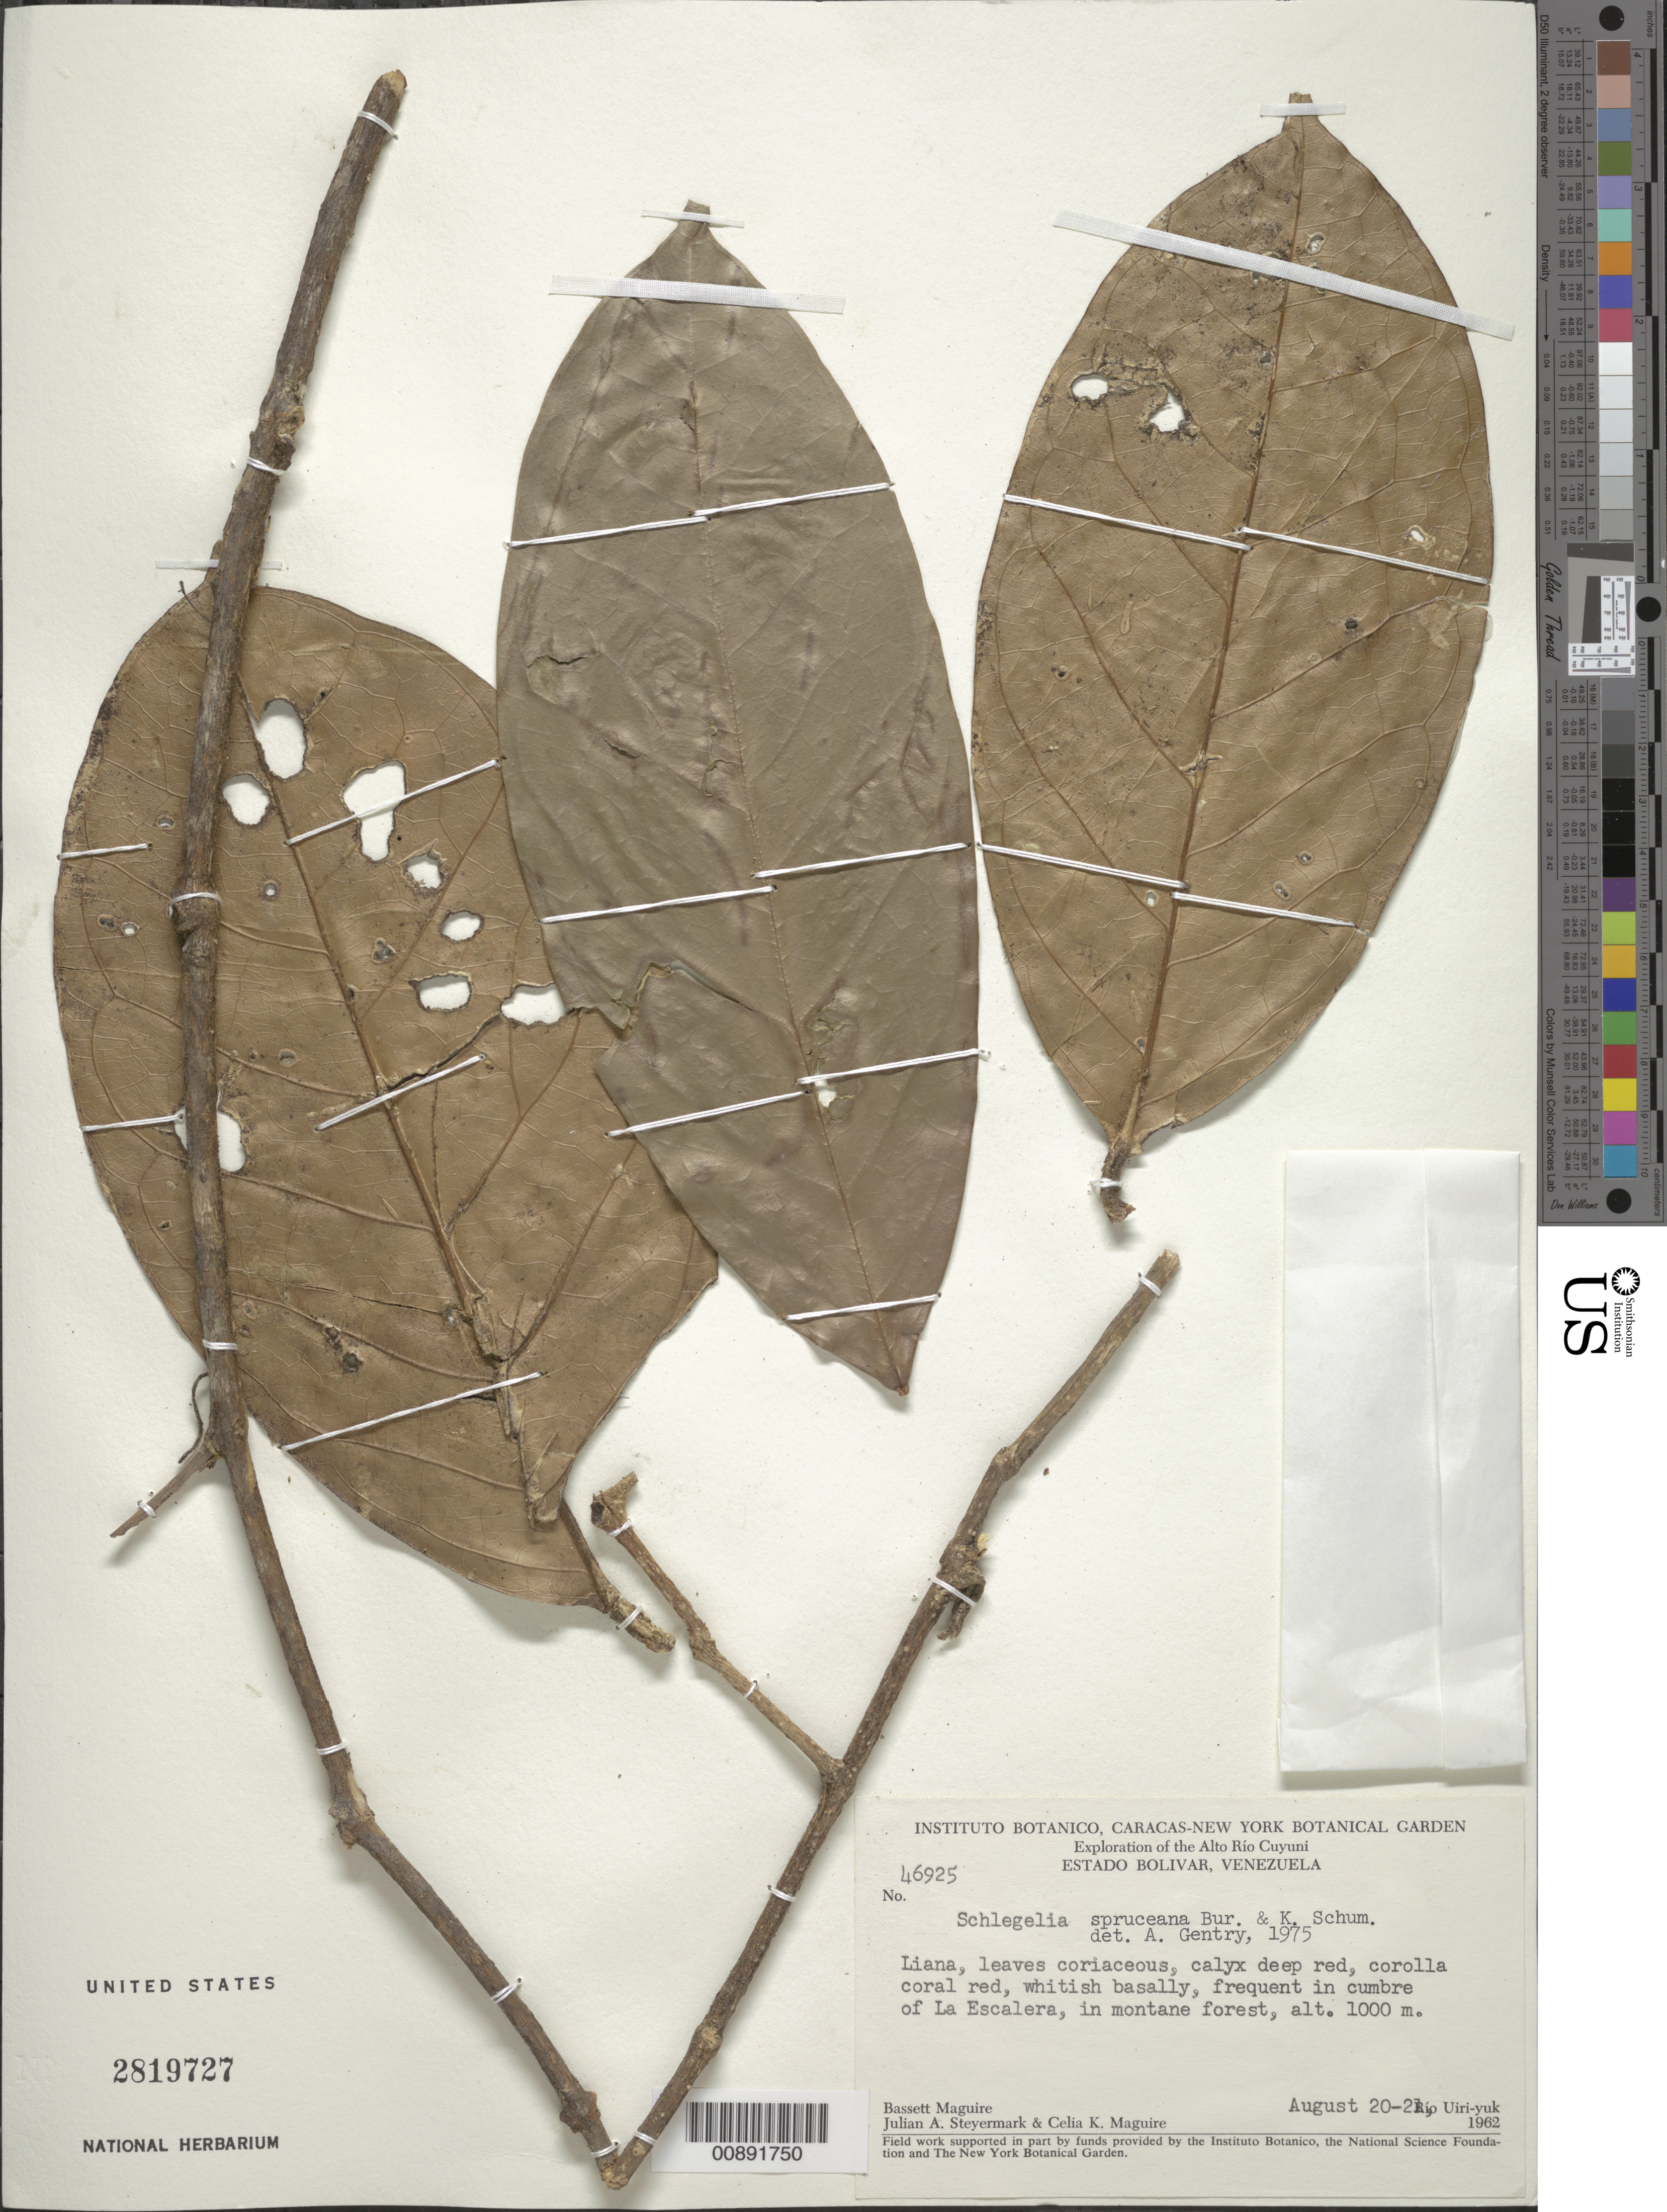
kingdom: Plantae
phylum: Tracheophyta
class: Magnoliopsida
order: Lamiales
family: Schlegeliaceae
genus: Schlegelia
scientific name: Schlegelia spruceana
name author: Bureau & K. Schum.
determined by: Gentry, A. H.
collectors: B. Maguire, C. K. Maguire & J. Steyermark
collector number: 46925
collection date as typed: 20-Aug-62 to 21-Aug-62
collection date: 1962-08-20/1962-08-21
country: Venezuela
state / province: Bolívar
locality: Alto Río Cuyuni, Río Uiri-yuk, La Escalera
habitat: Cumbre, montane forest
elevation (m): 1000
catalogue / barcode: US 2819727